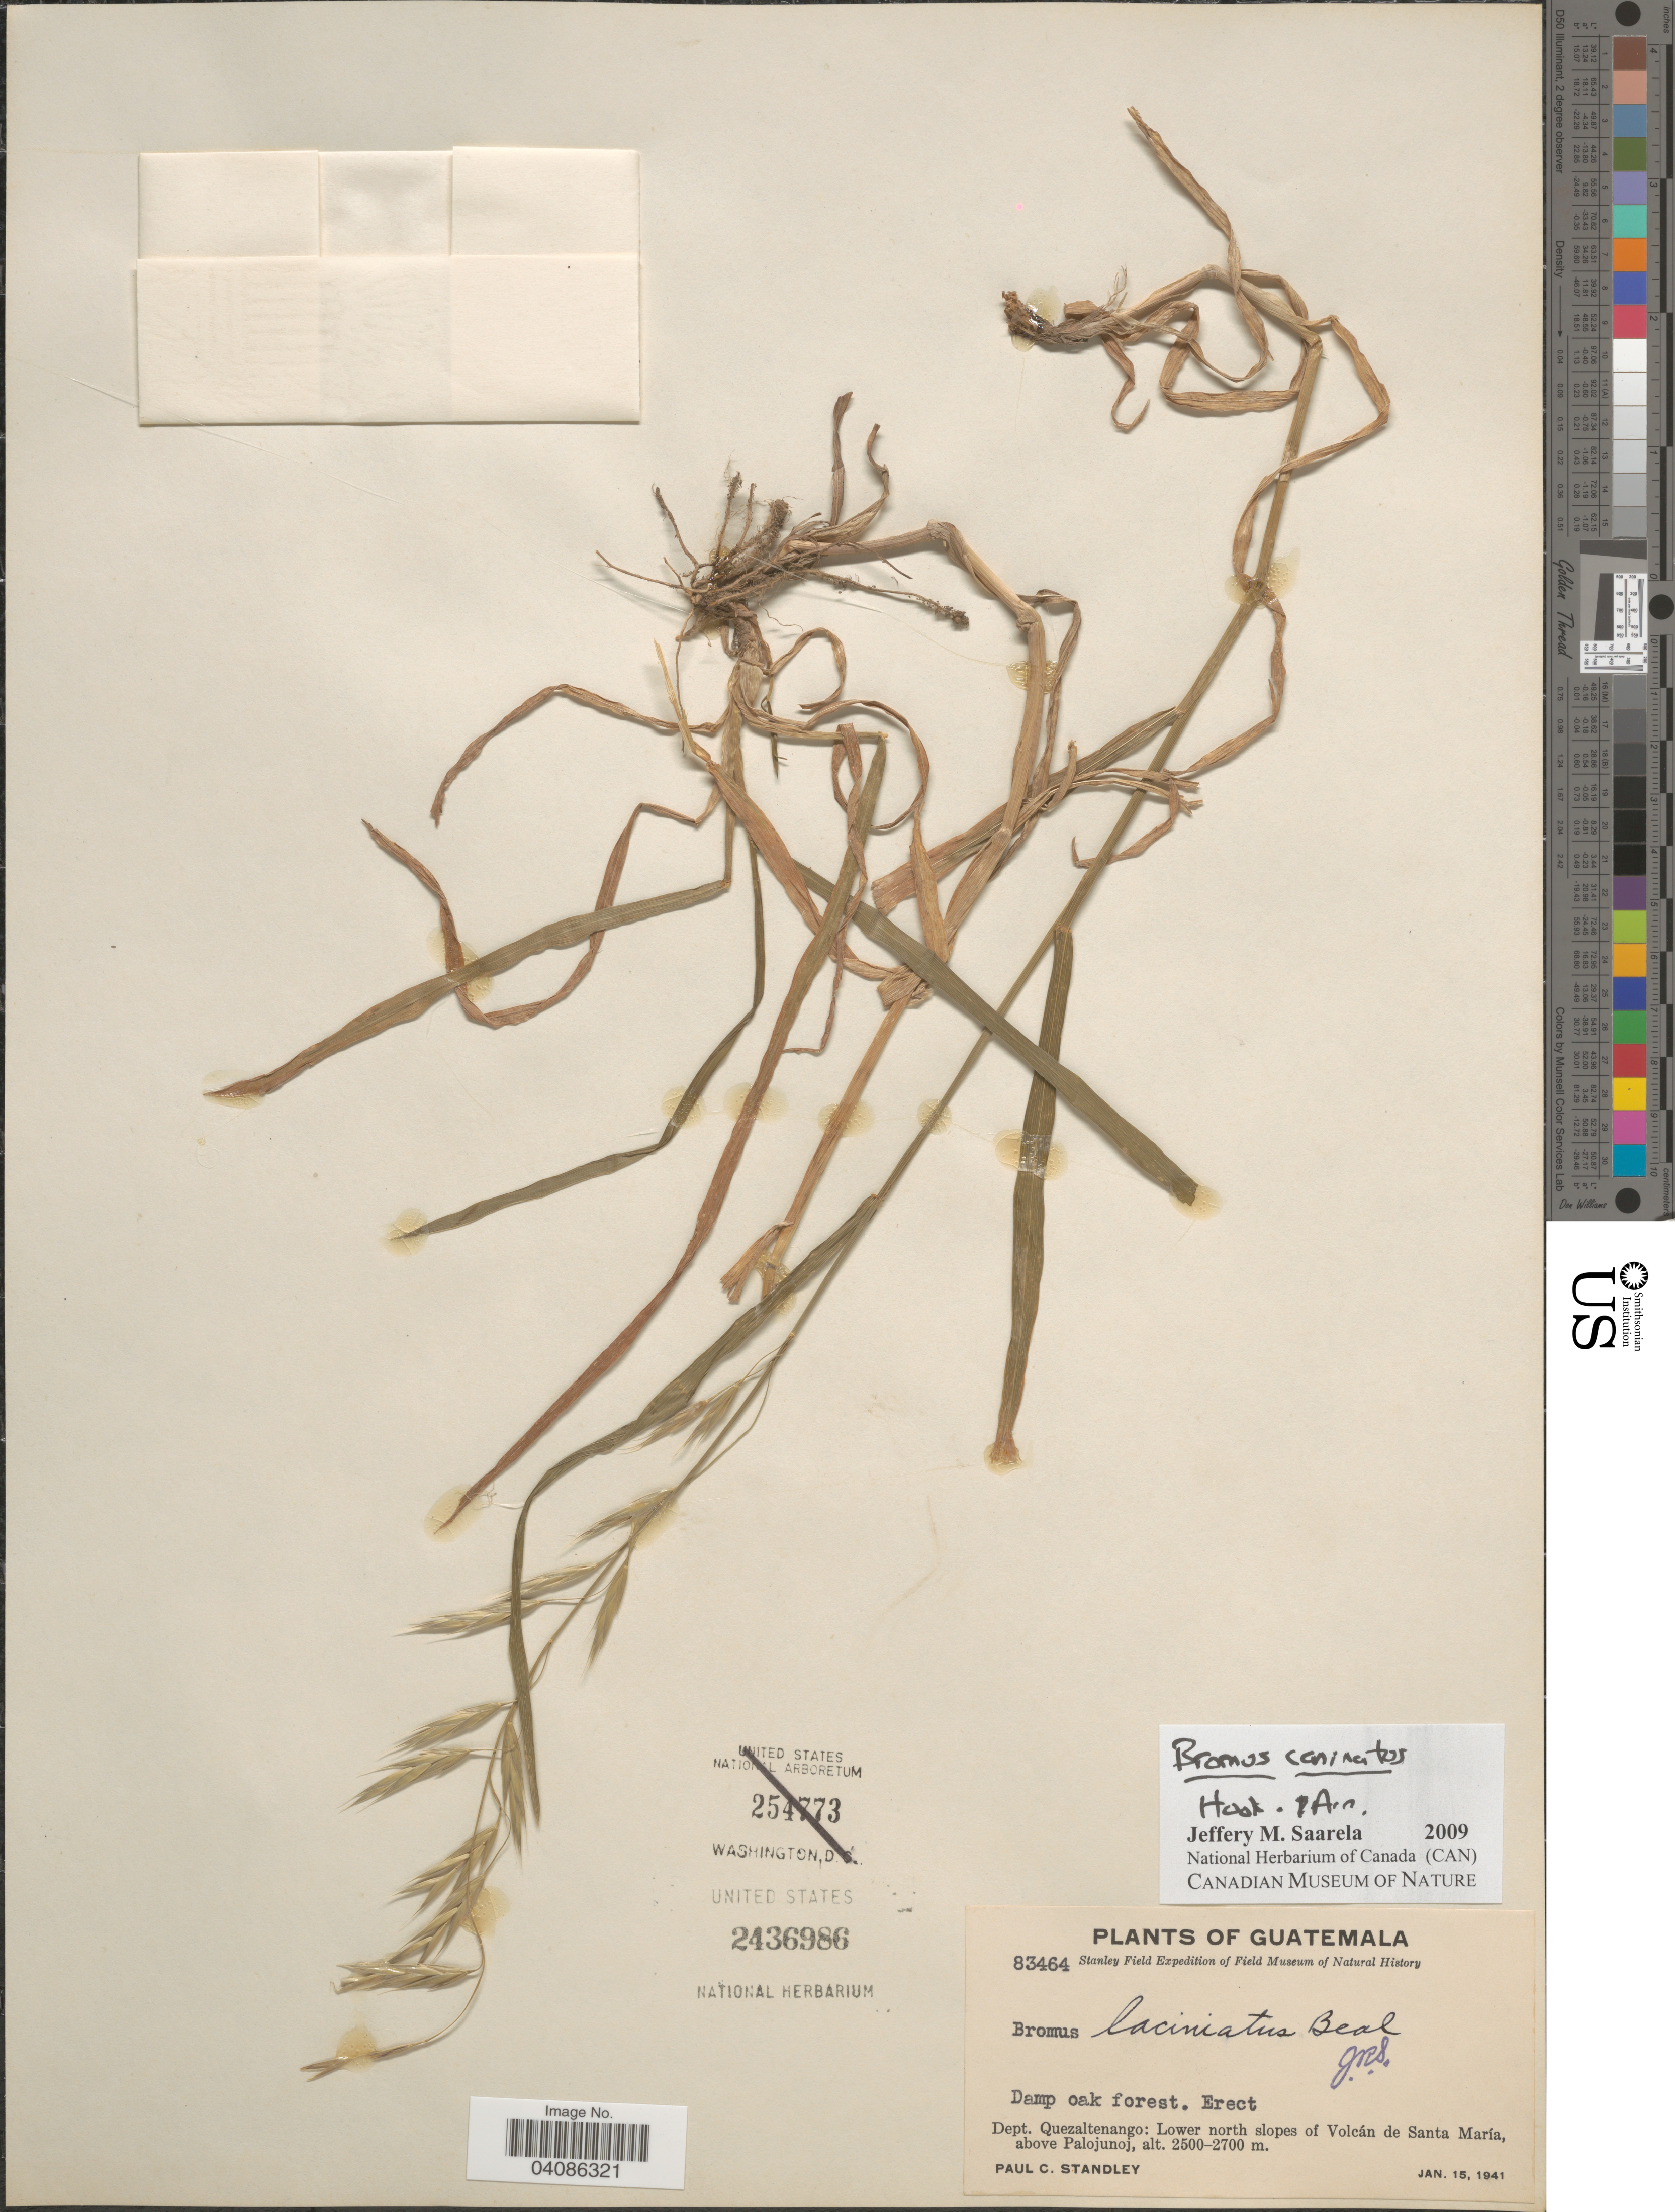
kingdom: Plantae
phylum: Tracheophyta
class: Liliopsida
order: Poales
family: Poaceae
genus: Bromus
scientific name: Bromus carinatus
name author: Hook. & Arn.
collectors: P. C. Standley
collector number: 83464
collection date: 1941-01-15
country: Guatemala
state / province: Quetzaltenango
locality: Stanley Field Expedition of Field Museum of Natural History. Dept Quezaltenango: Lower north slopes of Volcán de Santa María, above Palojunoj.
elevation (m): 2500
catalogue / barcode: US 2436986